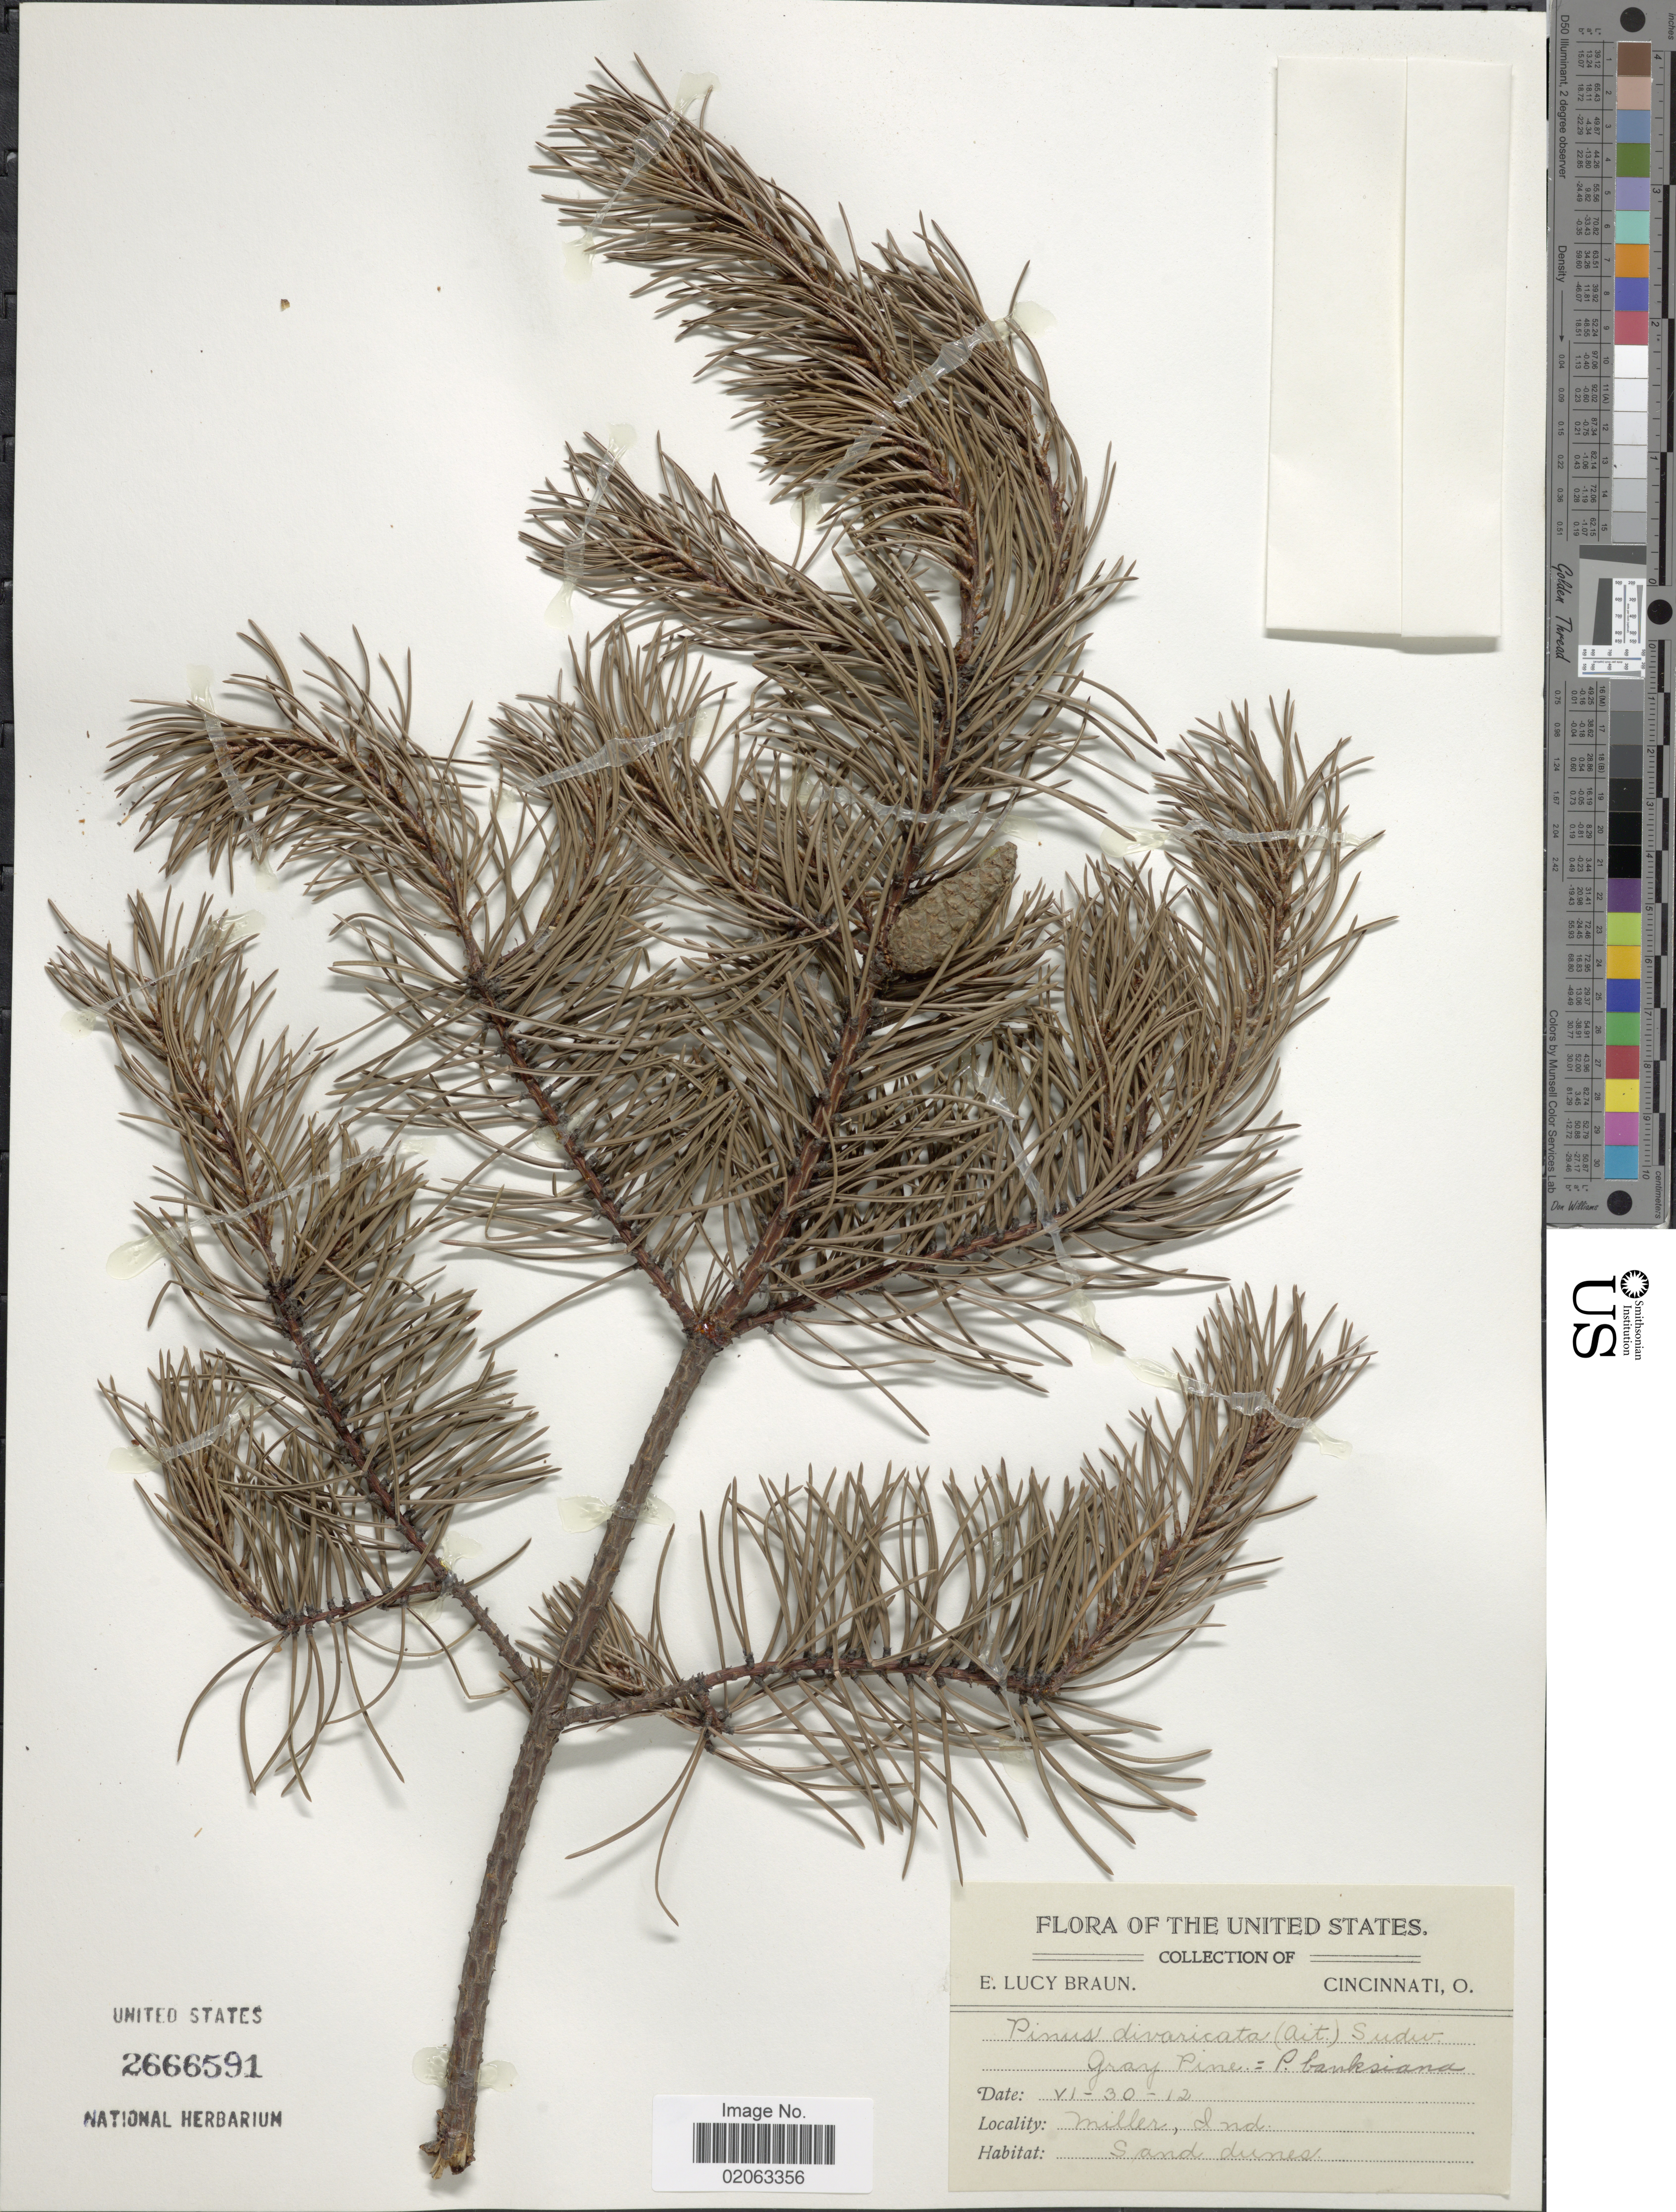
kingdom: Plantae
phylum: Tracheophyta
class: Pinopsida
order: Pinales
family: Pinaceae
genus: Pinus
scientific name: Pinus banksiana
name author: Lamb.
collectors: E. L. Braun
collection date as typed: Transcribed d/m/y: 30/6/12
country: United States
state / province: Indiana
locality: Miller, Sand dunes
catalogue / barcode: US 2666591